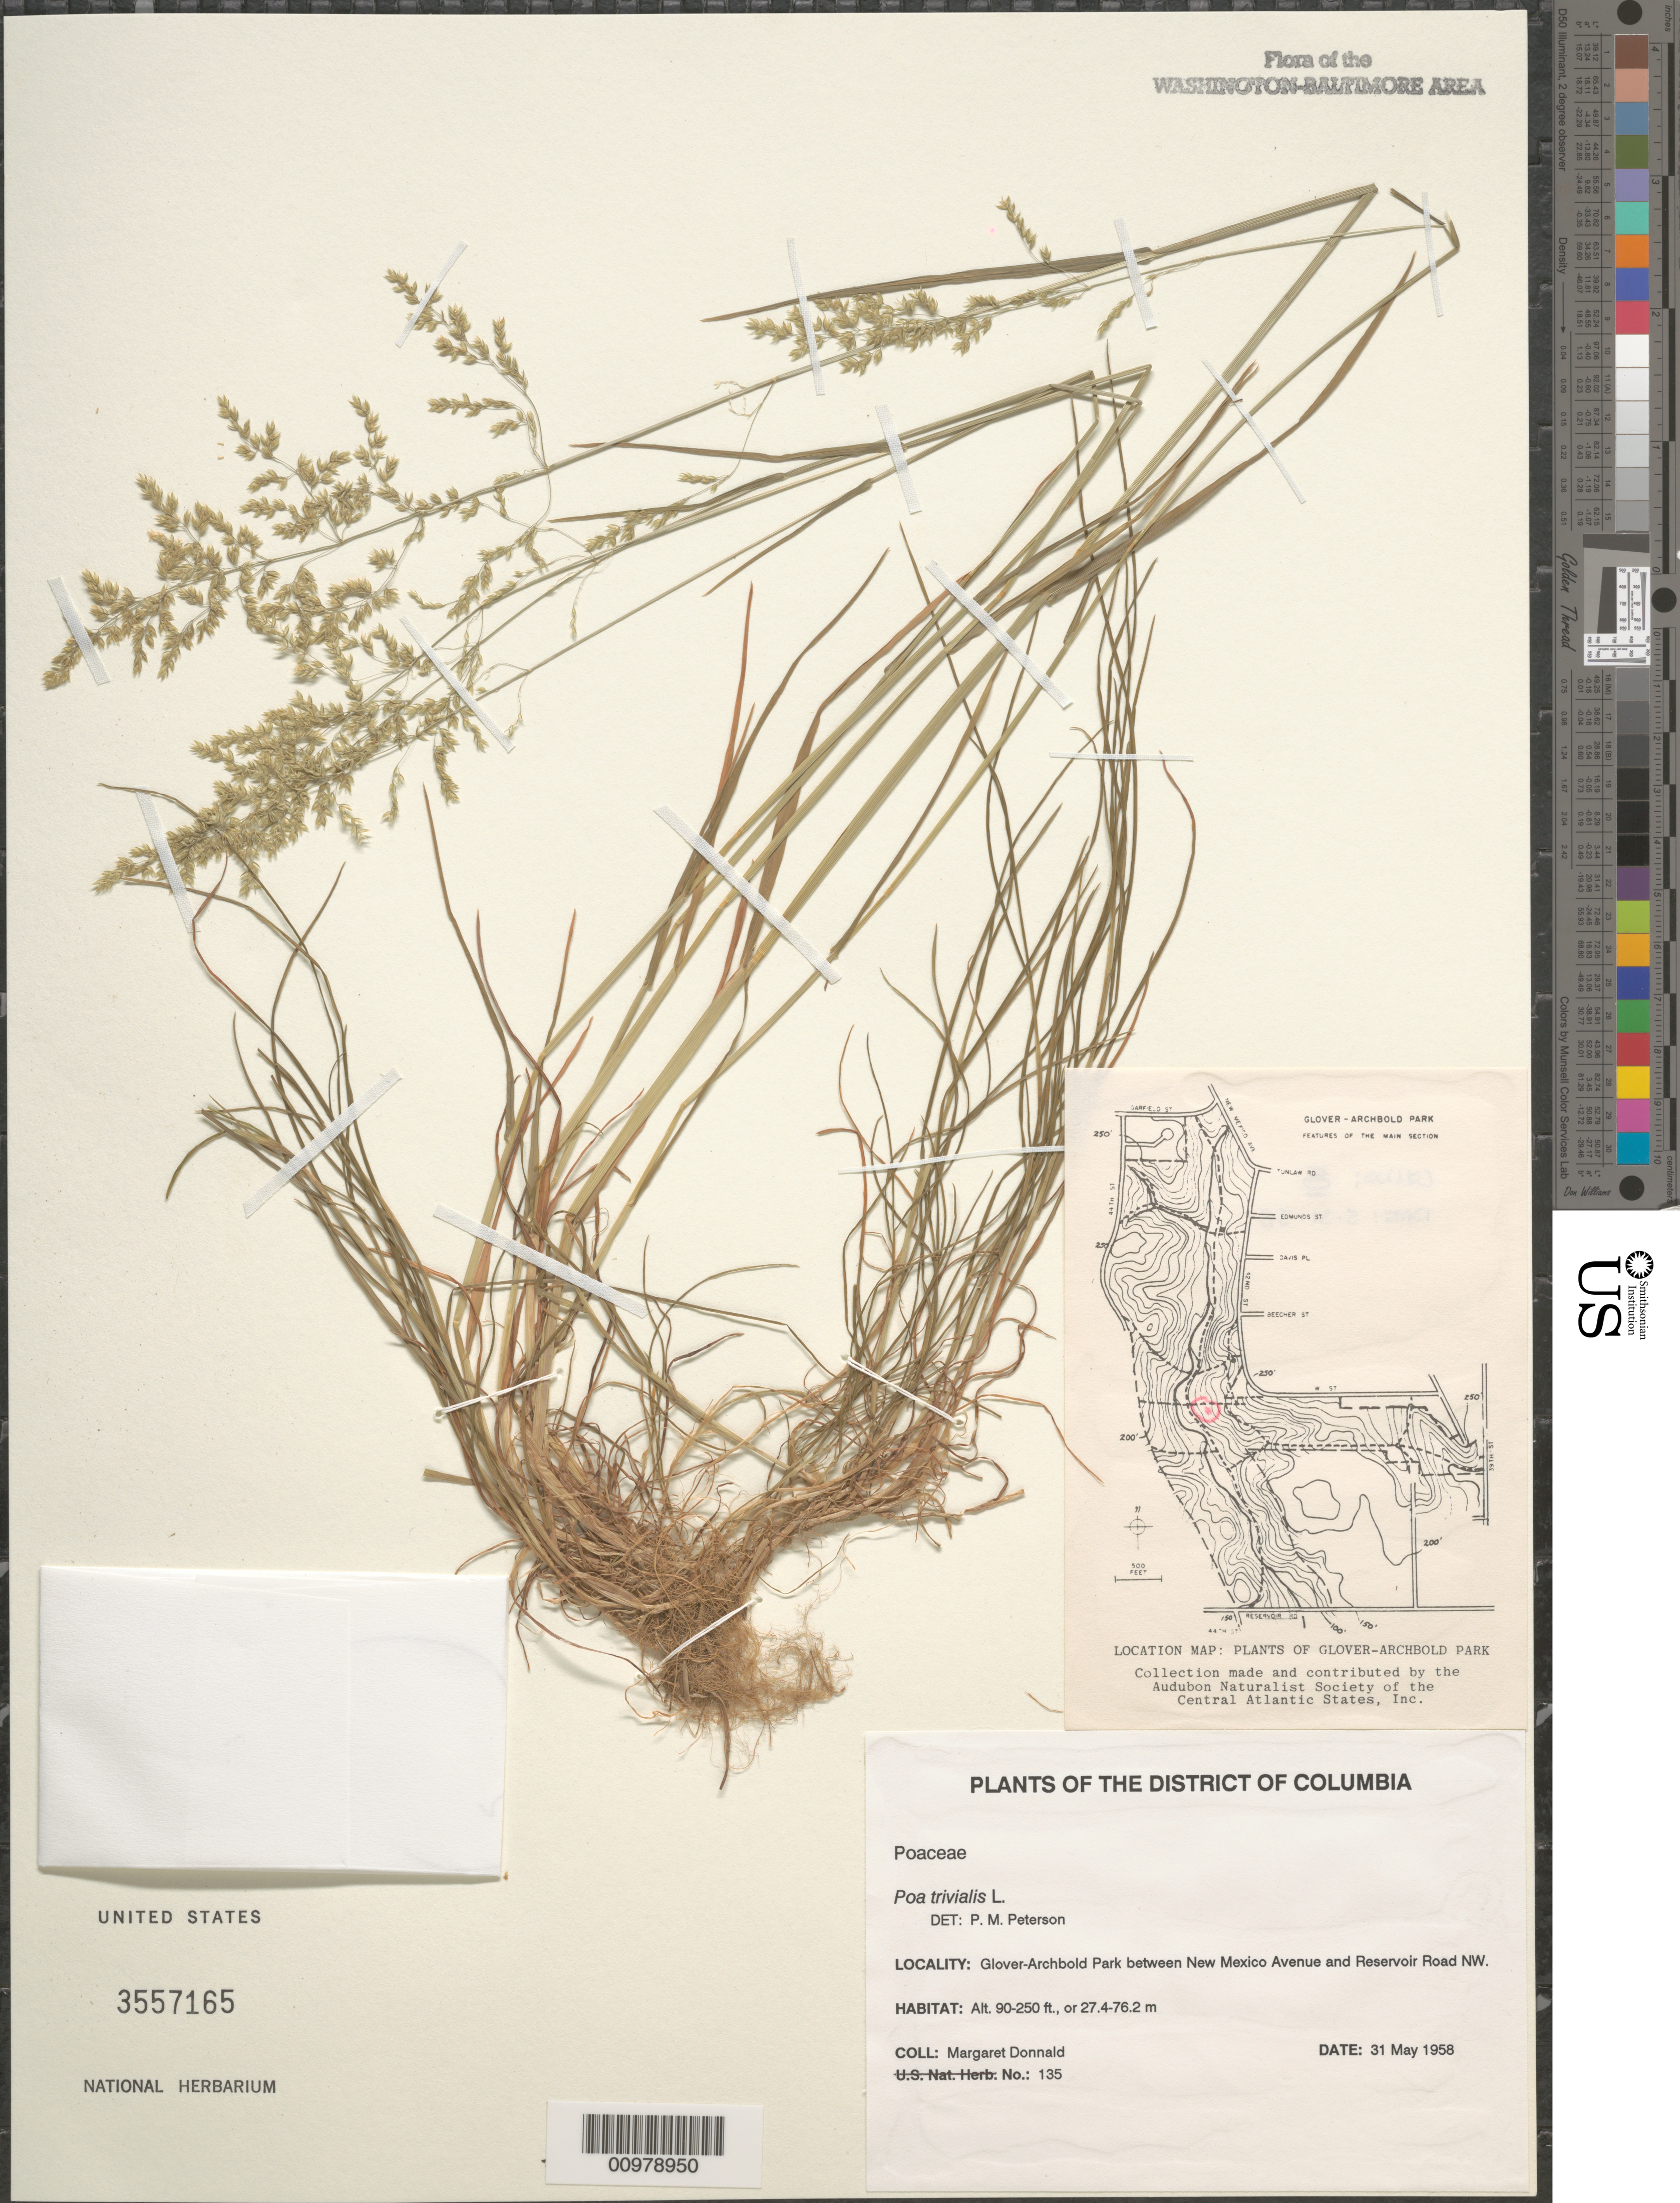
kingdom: Plantae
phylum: Tracheophyta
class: Liliopsida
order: Poales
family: Poaceae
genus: Poa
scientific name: Poa trivialis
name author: L.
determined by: Peterson, Paul M., (BOT), Smithsonian Institution - National Museum of Natural History (UNITED STATES)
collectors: M. Donnald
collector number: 135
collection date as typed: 31 May 1958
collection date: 1958-05-31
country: United States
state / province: District of Columbia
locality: Glover-Archbold Park between New Mexico Avenue and Reservoir Road NW.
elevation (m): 27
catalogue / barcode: US 3557165